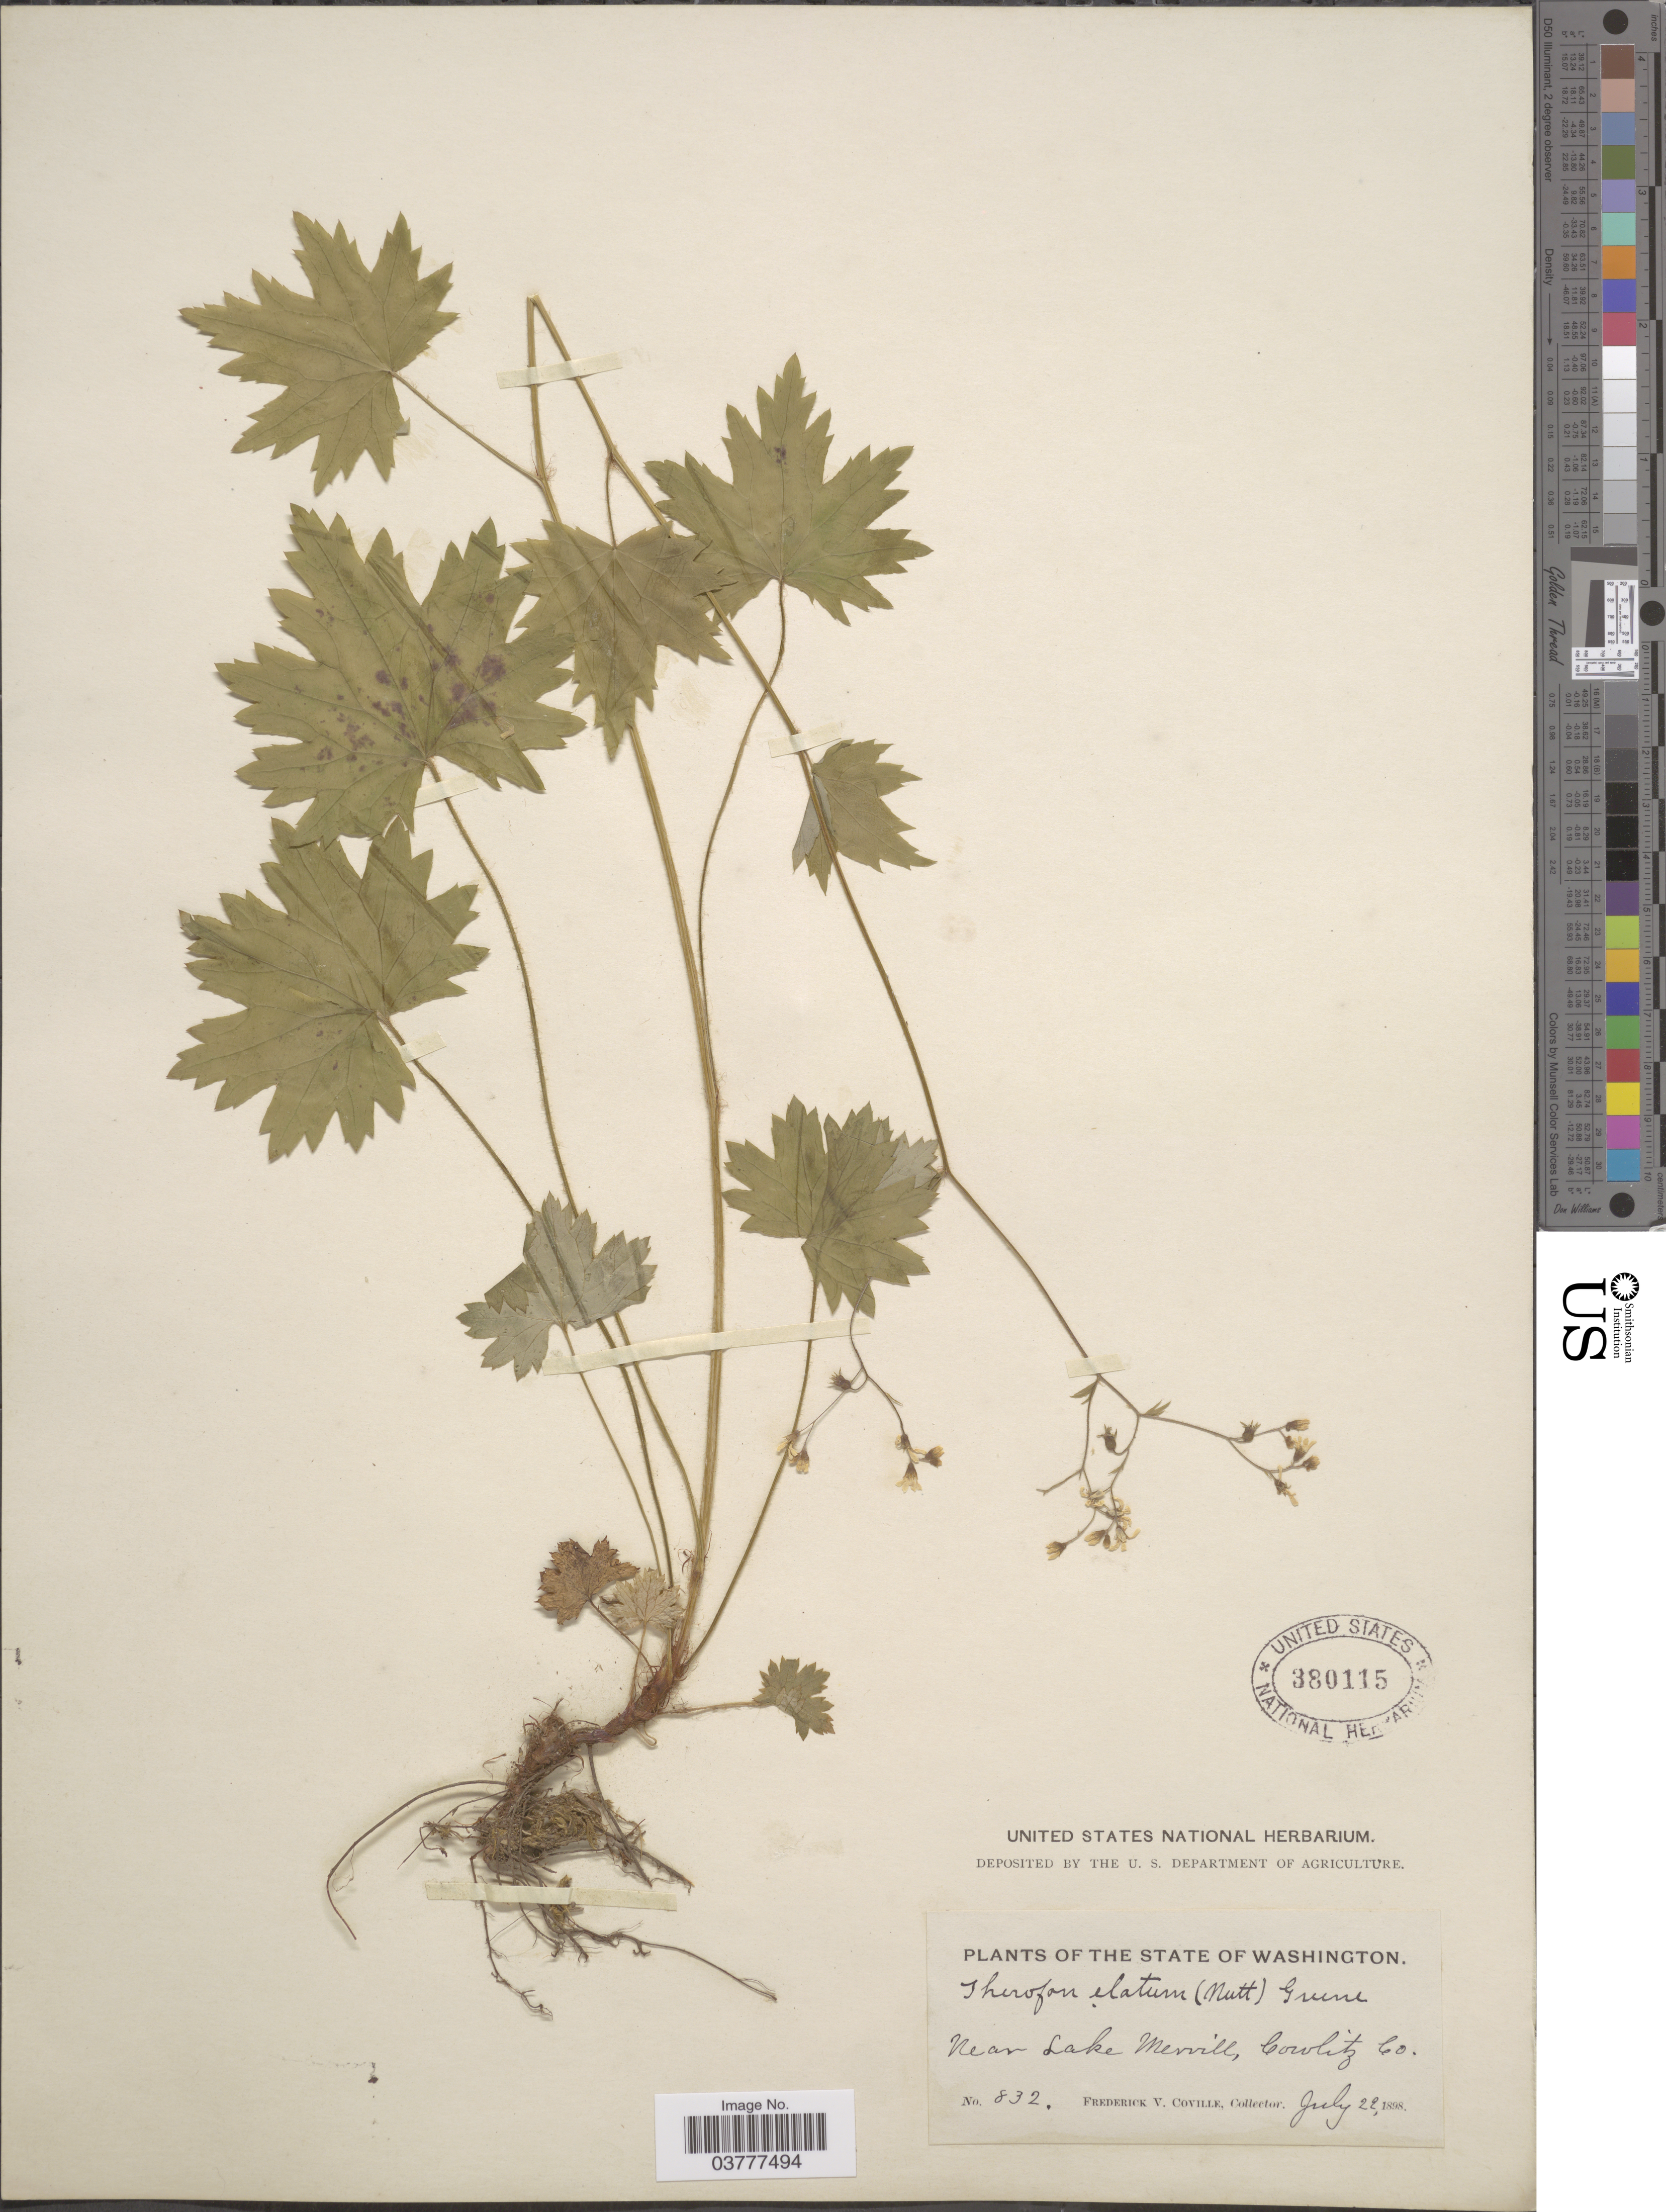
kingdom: Plantae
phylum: Tracheophyta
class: Magnoliopsida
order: Saxifragales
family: Saxifragaceae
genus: Boykinia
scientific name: Boykinia elata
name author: Greene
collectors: F. V. Coville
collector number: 832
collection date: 1898-07-22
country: United States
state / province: Washington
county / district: Cowlitz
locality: Near Lake Merrill, Cowlitz Co.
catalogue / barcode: US 380115